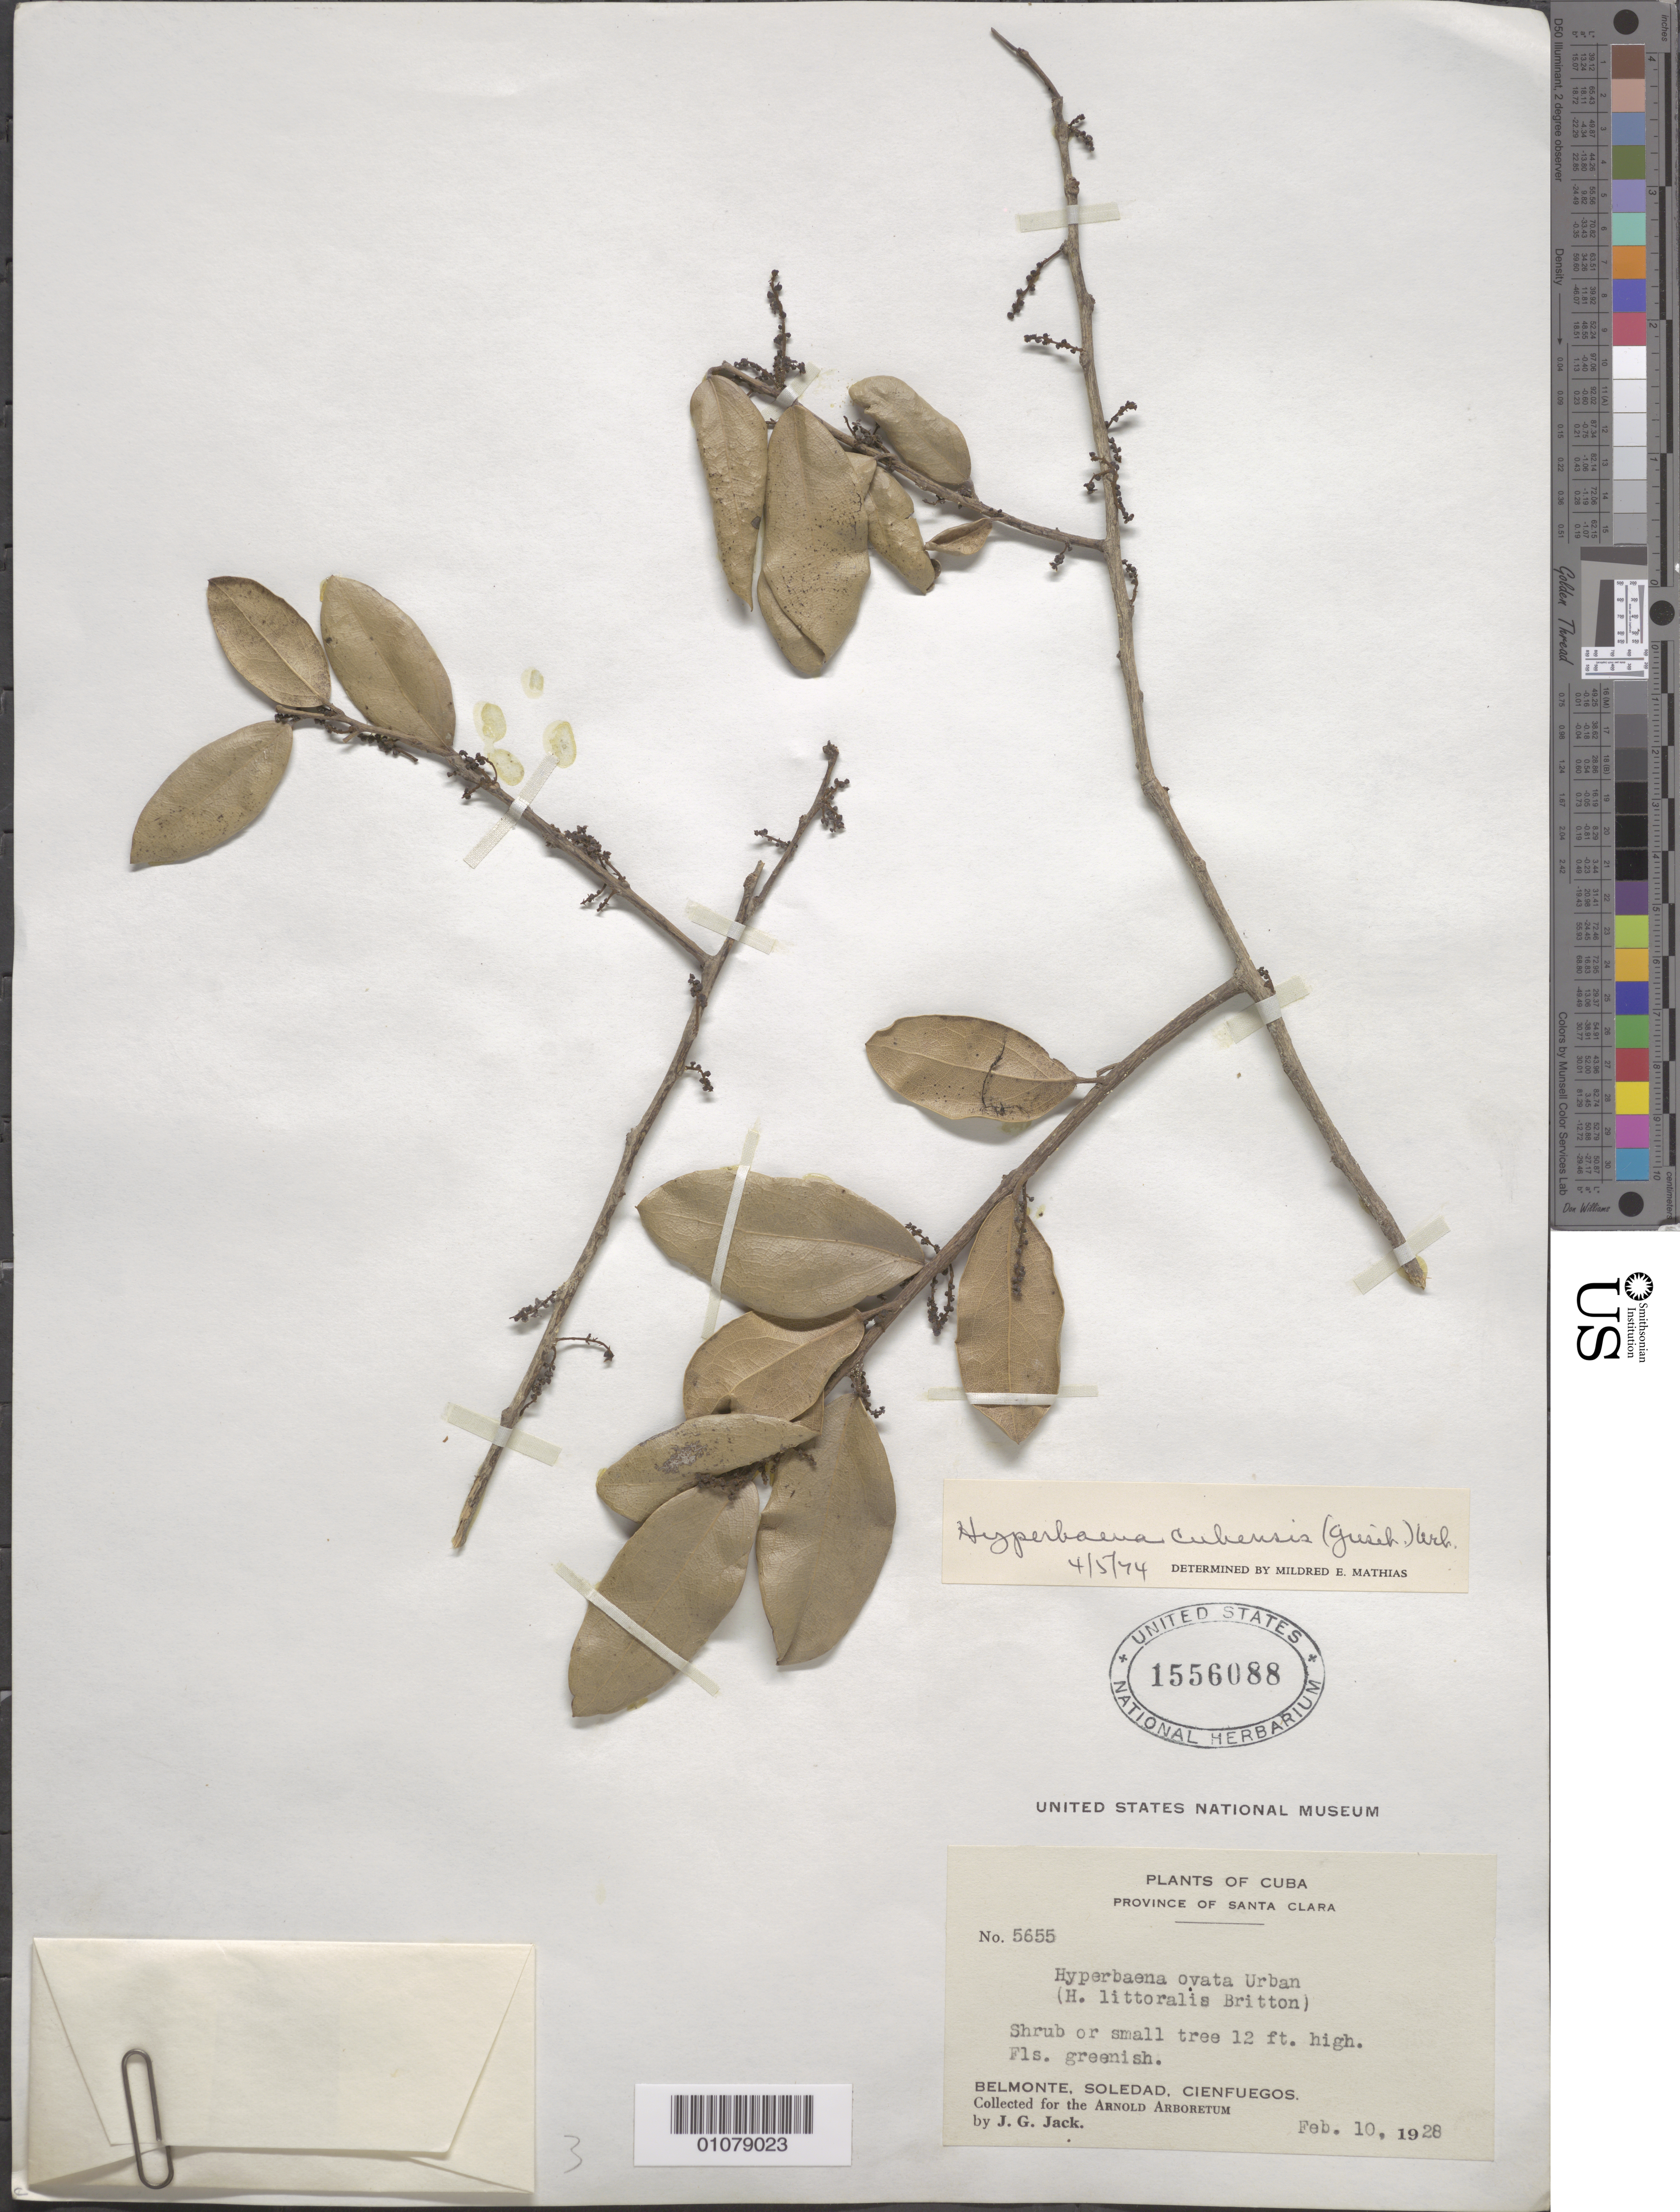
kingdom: Plantae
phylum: Tracheophyta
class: Magnoliopsida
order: Ranunculales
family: Menispermaceae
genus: Hyperbaena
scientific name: Hyperbaena cubensis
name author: (Griseb.) Urb.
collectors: J. G. Jack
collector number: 5655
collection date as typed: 10 Feb 1928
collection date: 1928-02-10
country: Cuba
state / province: Cienfuegos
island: Cuba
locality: Province of Santa Clara, Belmonte, Soledad, Cienfuegos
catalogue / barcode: US 1556088